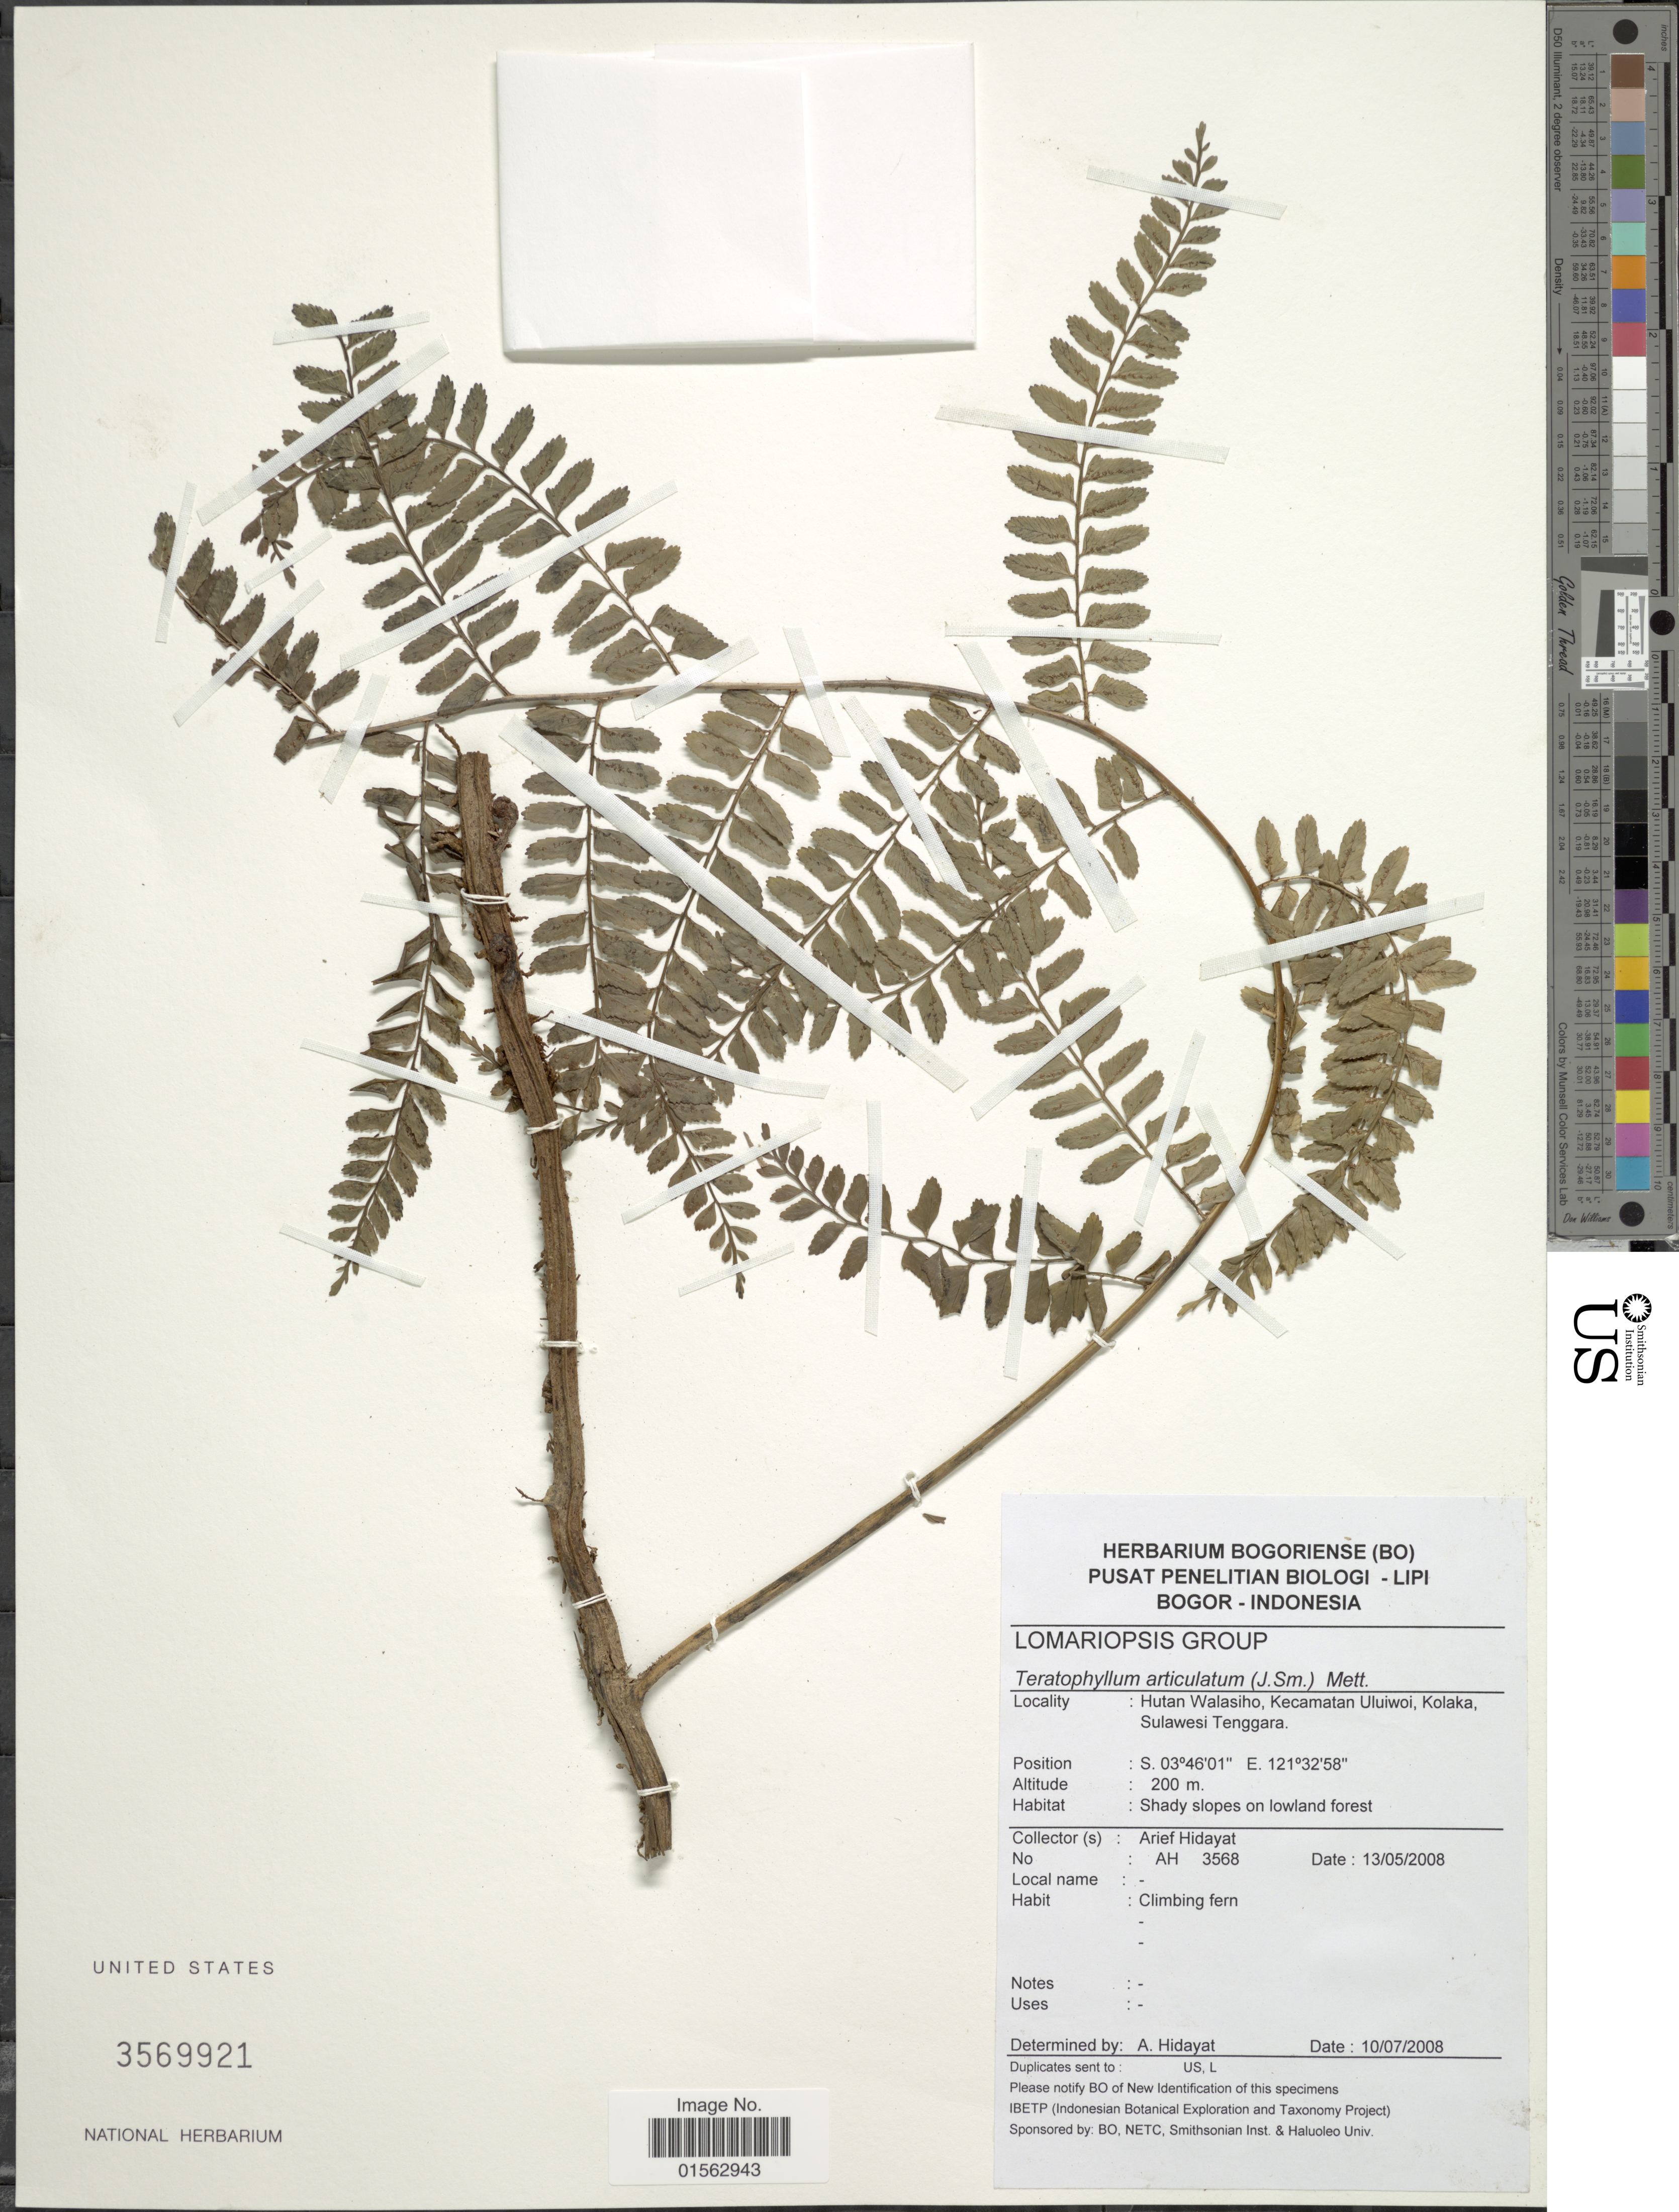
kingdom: Plantae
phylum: Tracheophyta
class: Polypodiopsida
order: Polypodiales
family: Dryopteridaceae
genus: Teratophyllum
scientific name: Teratophyllum articulatum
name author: (J. Sm.) Mett.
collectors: A. Hidayat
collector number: AH3568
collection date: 2008-05-13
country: Indonesia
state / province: Sulawesi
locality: Hutan Walasiho, Kecamatan Uluiwoi, Kolaka, Sulawesi Tenggara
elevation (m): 200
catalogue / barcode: US 3569921